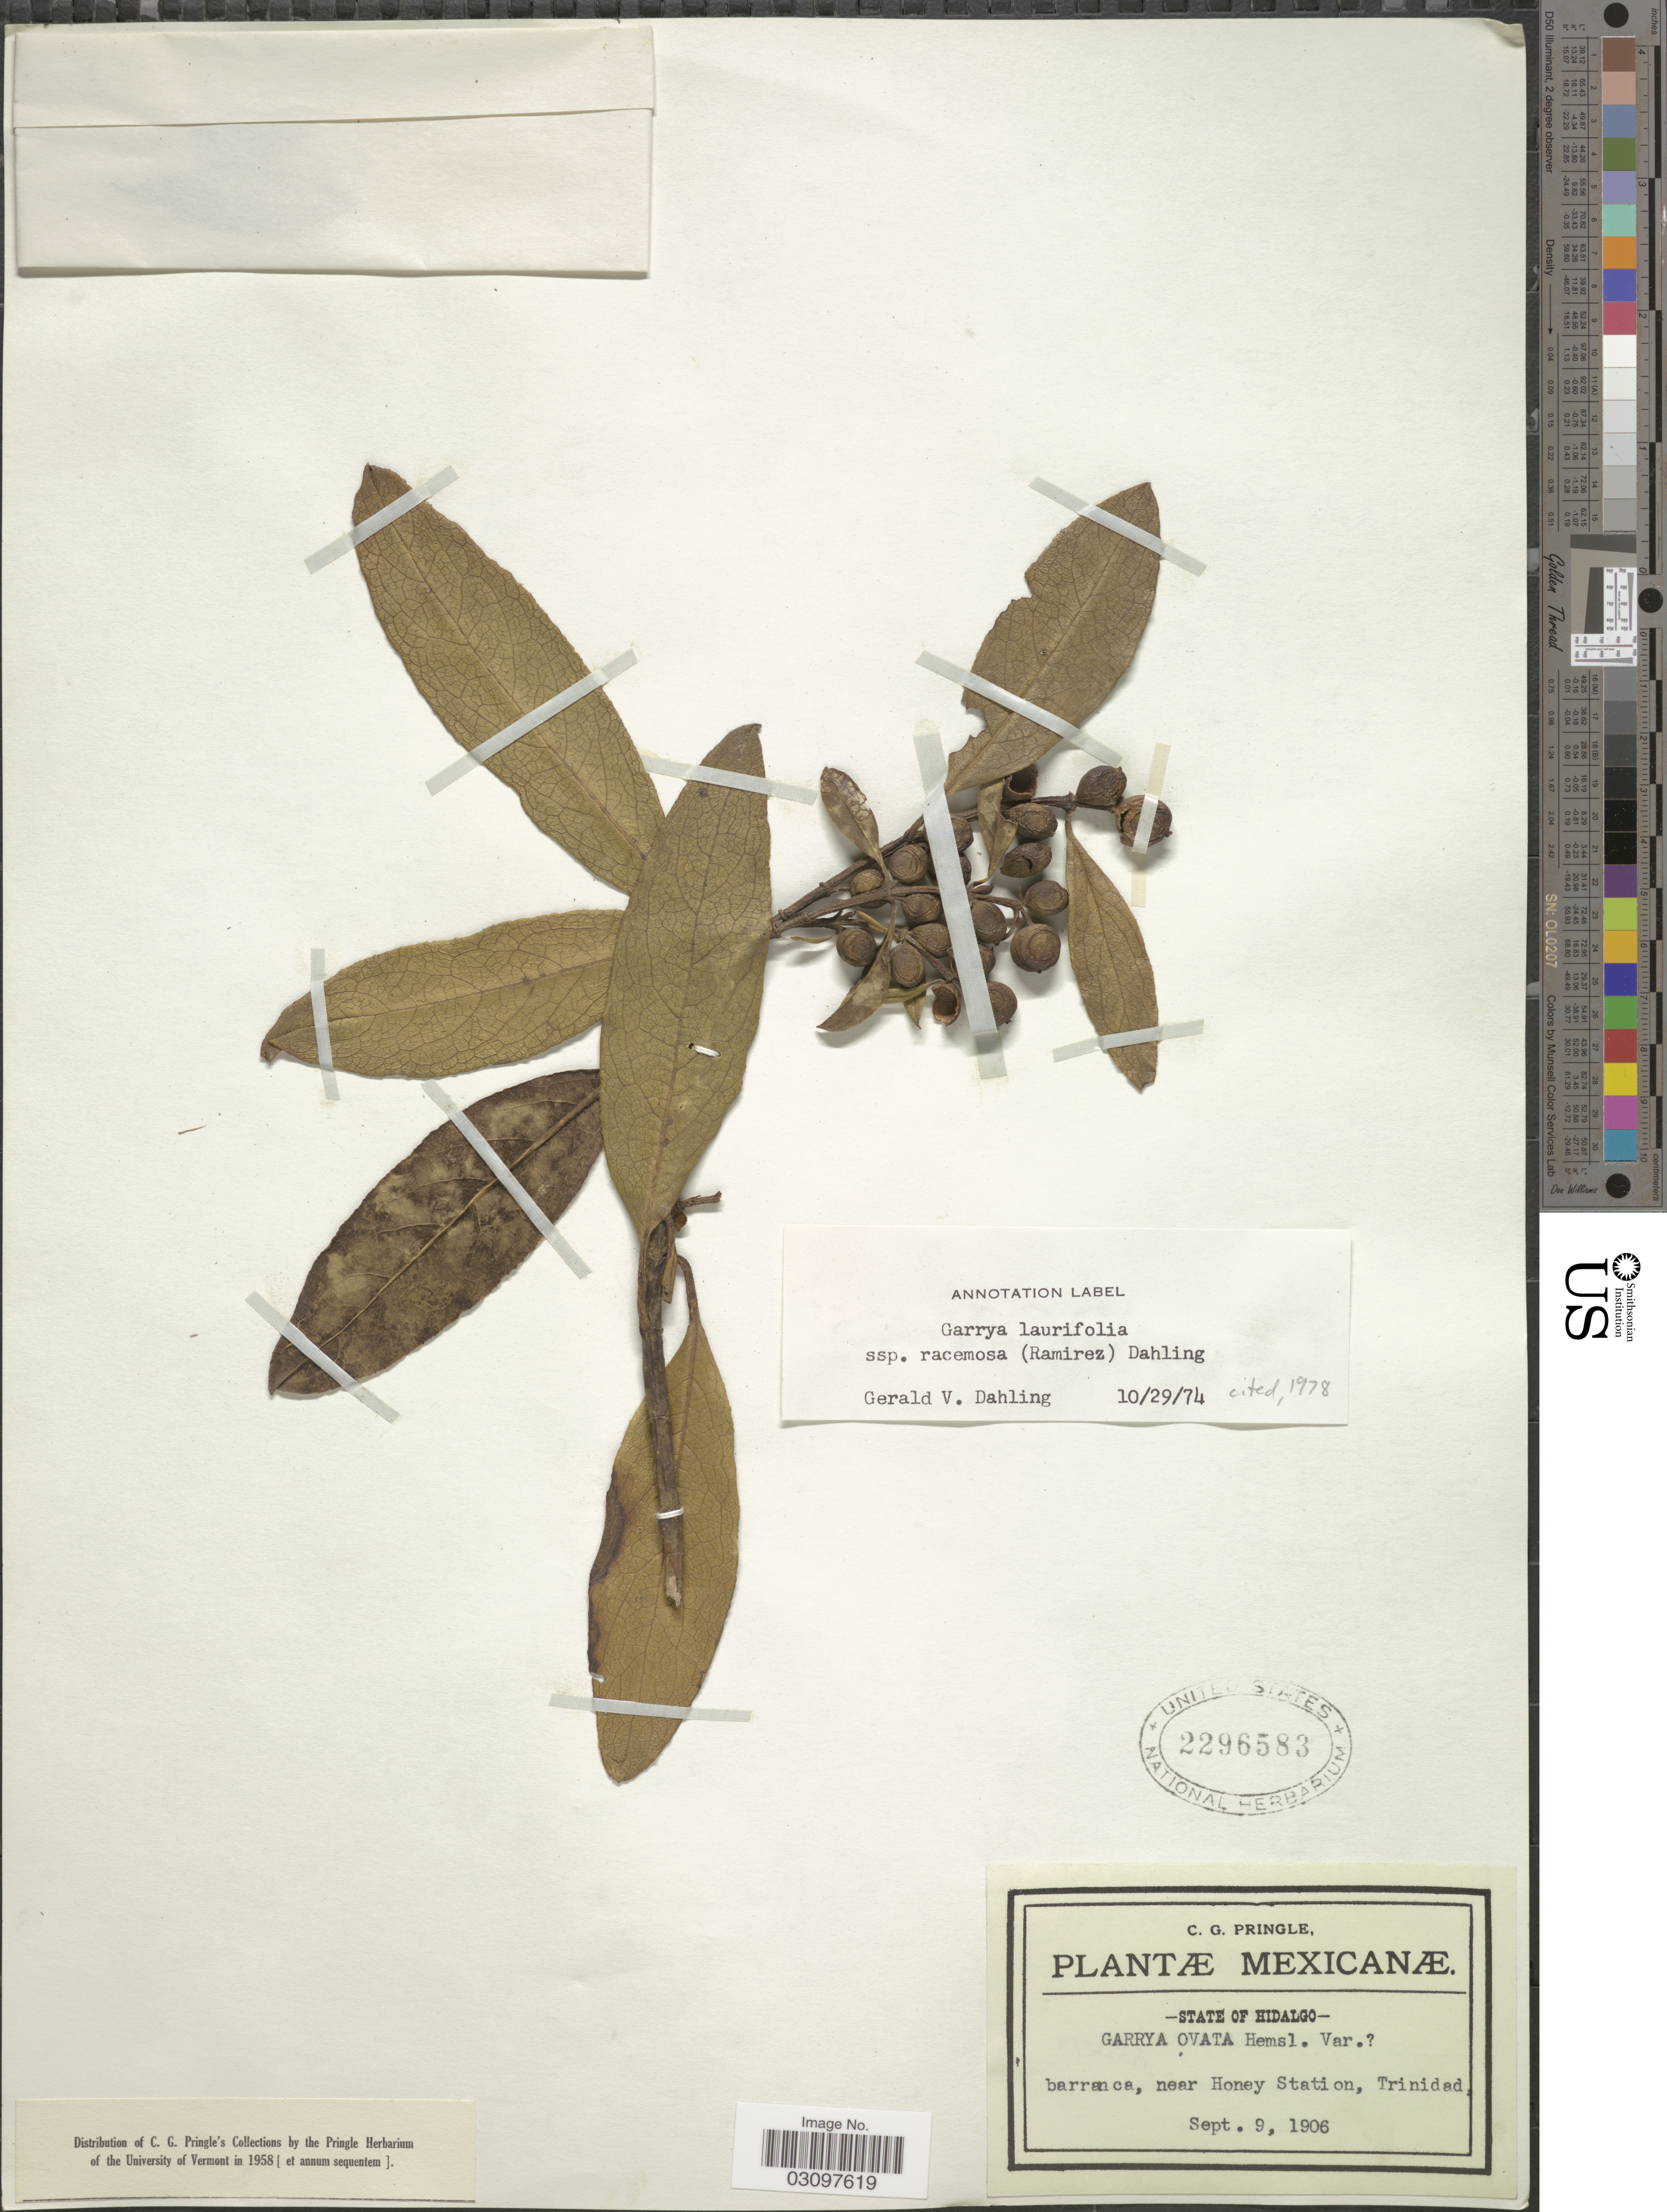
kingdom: Plantae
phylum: Tracheophyta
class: Magnoliopsida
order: Garryales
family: Garryaceae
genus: Garrya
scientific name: Garrya laurifolia subsp. racemosa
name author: (Ramírez) Dahling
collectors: C. G. Pringle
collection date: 1906-09-09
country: Mexico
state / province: Hidalgo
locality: Barranca, near Hiney Station, Trinidad.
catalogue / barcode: US 2296583